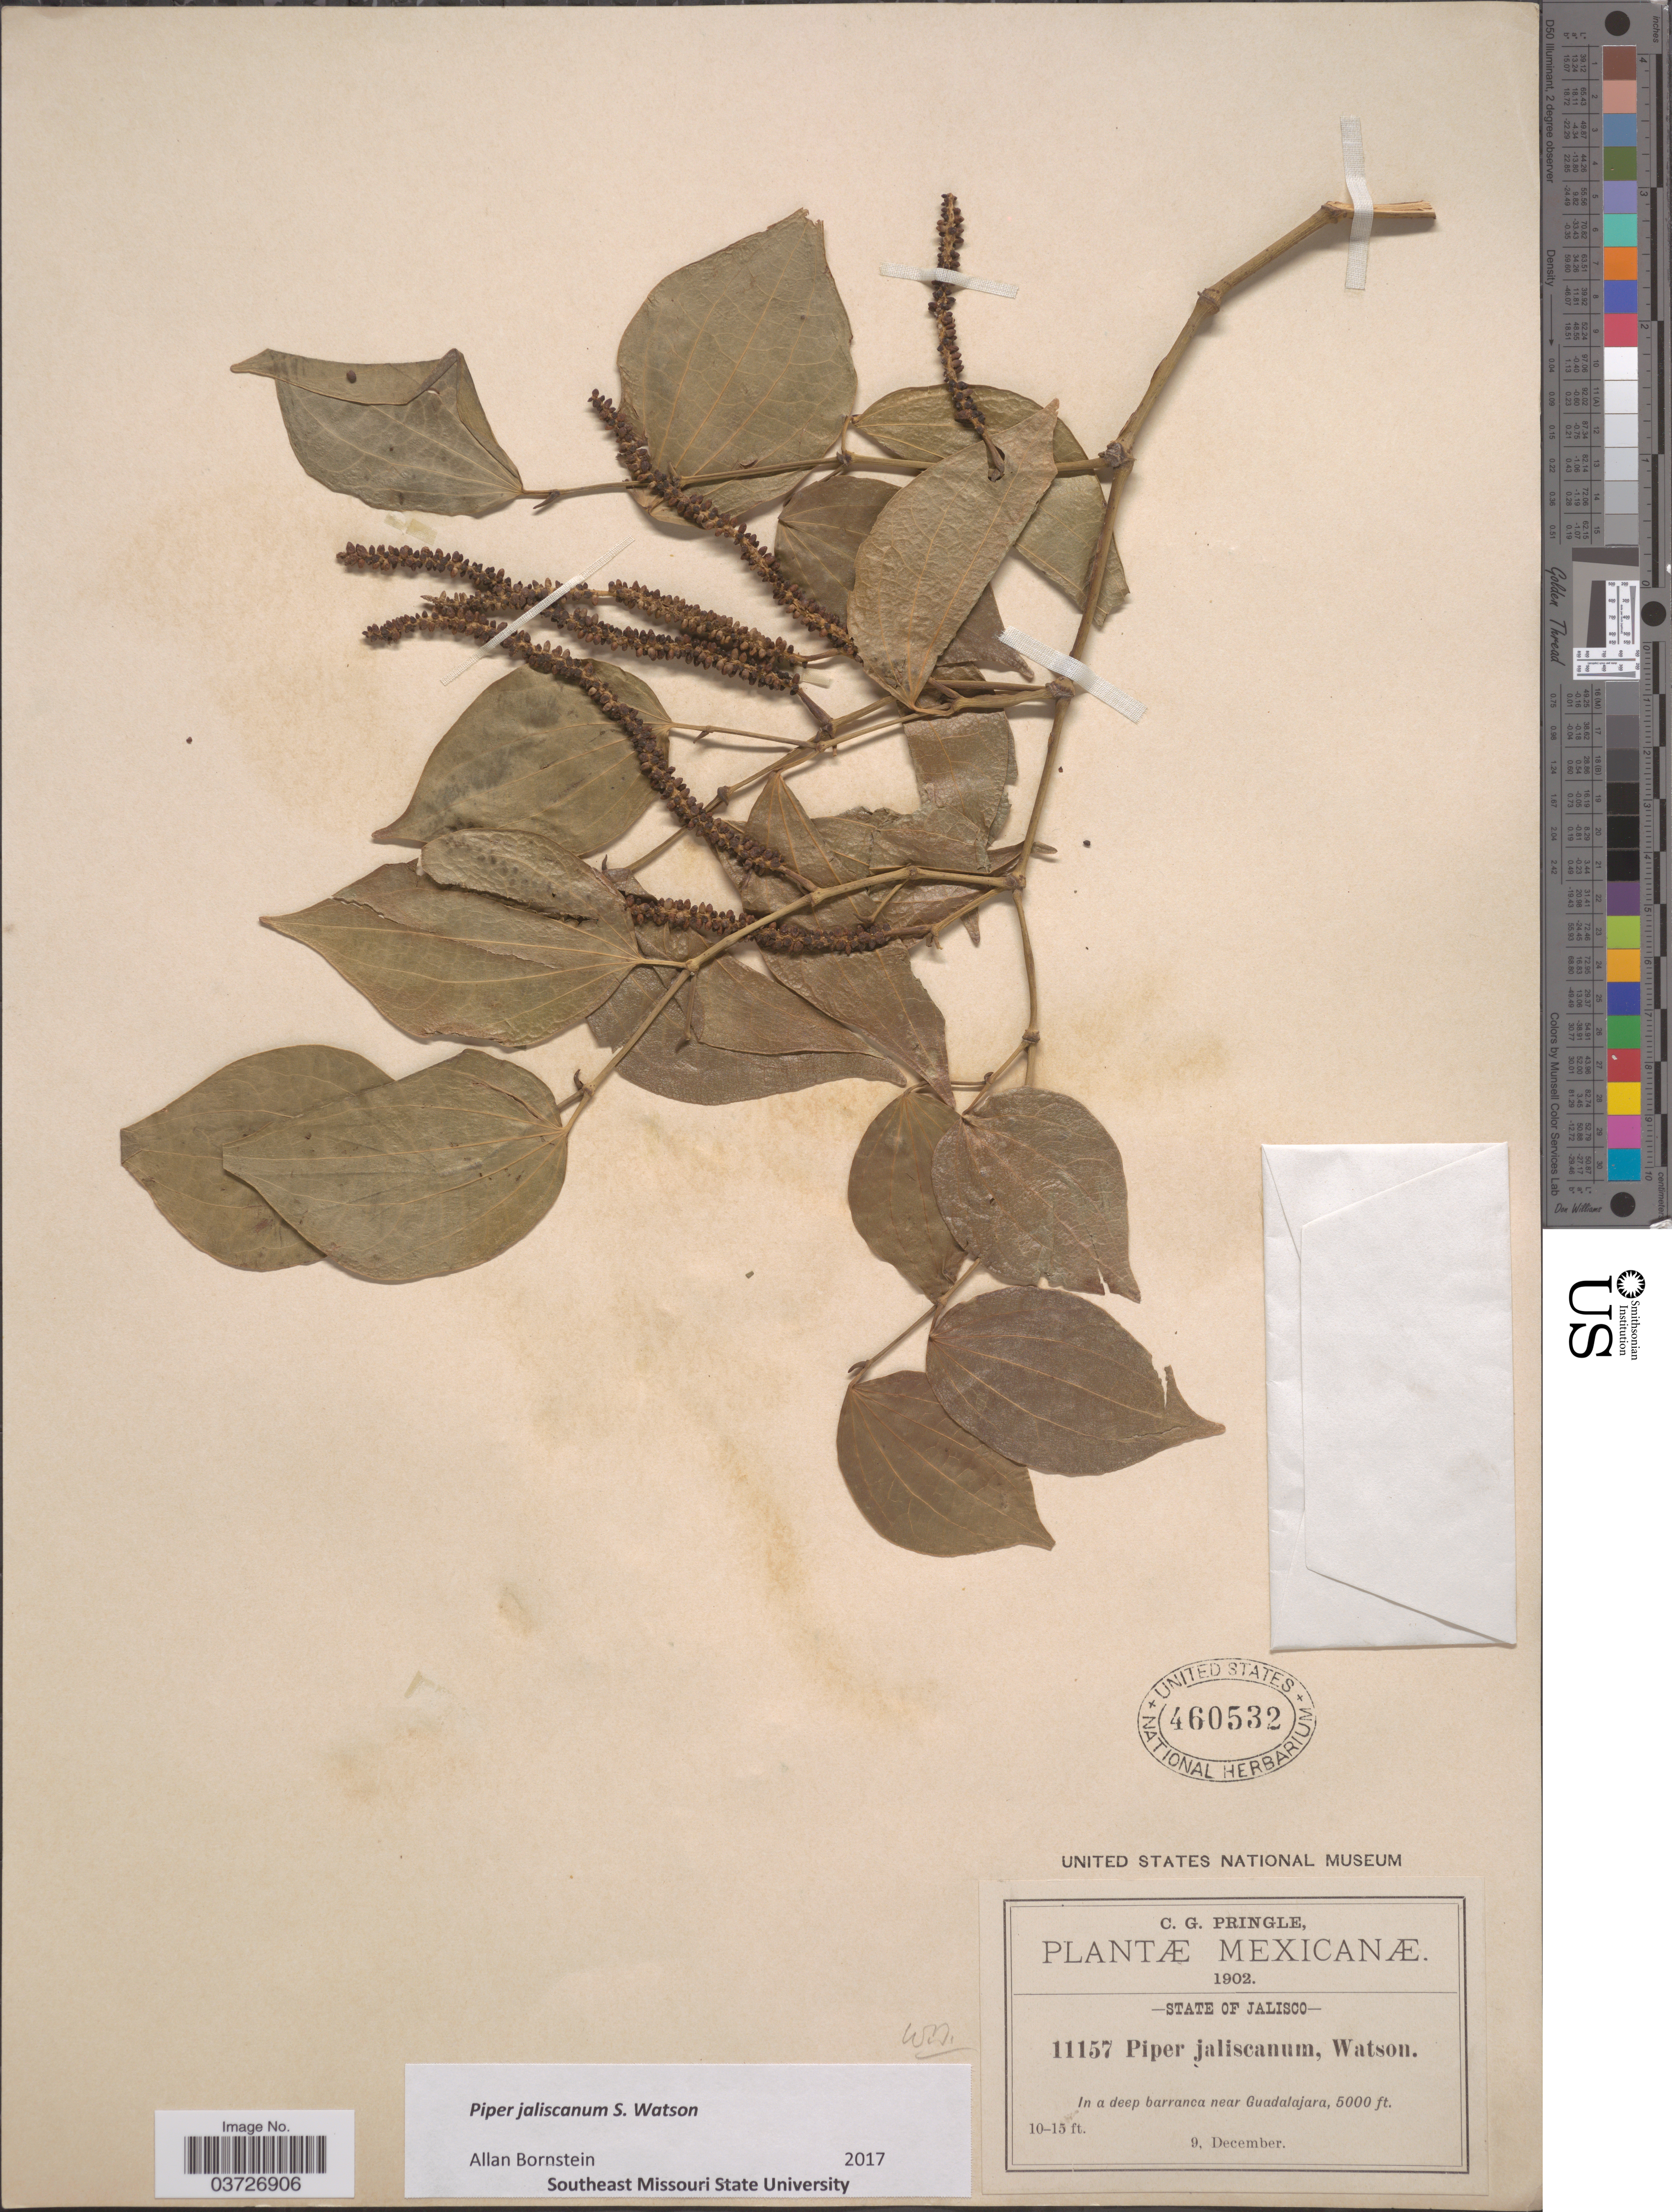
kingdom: Plantae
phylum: Tracheophyta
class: Magnoliopsida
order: Piperales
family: Piperaceae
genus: Piper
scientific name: Piper jaliscanum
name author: S. Watson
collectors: C. G. Pringle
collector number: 11157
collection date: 1902-12-09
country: Mexico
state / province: Jalisco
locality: In a deep barranca near Guadalajara.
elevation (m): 1524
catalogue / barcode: US 460532